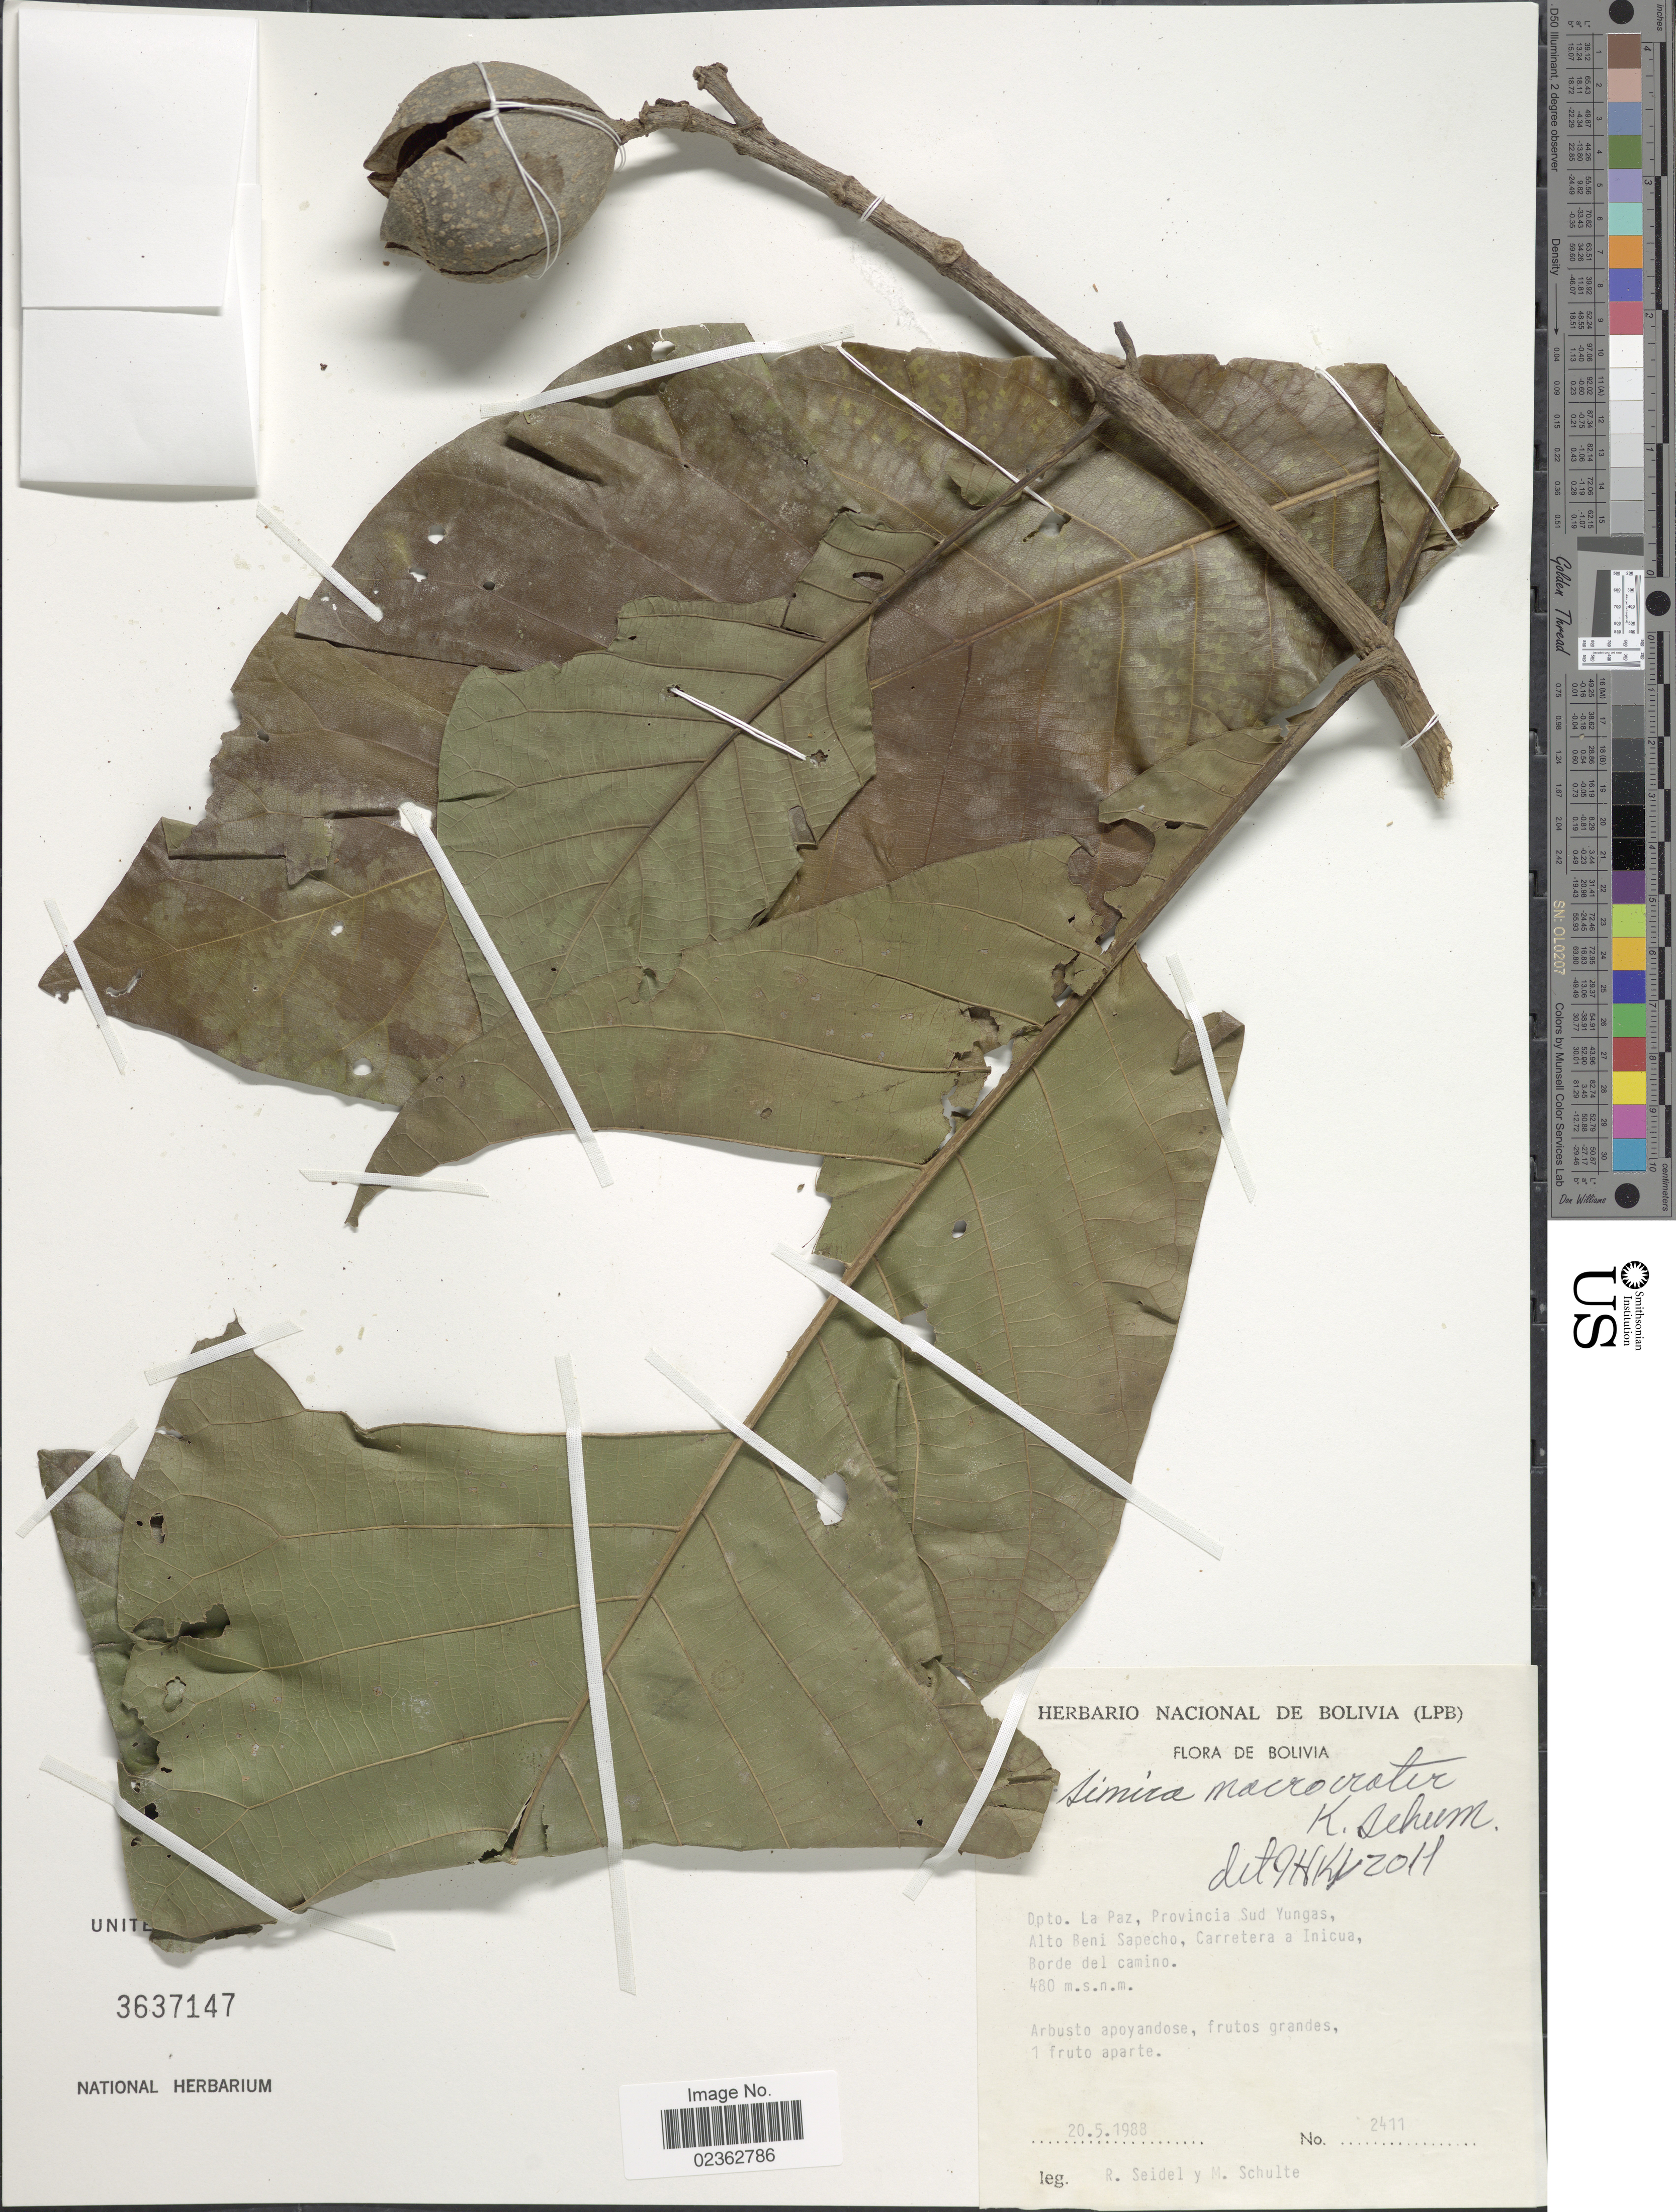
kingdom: Plantae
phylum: Tracheophyta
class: Magnoliopsida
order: Gentianales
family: Rubiaceae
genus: Simira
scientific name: Simira macrocrater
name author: (K. Schum.) Steyerm.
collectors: R. Seidel & M. Schulte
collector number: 2411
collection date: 1988-05-20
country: Bolivia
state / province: La Paz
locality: Provincia Sud Yungas, Alto Beni Sapecho, Carretera a Inicua, Borde del camino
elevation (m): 480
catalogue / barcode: US 3637147